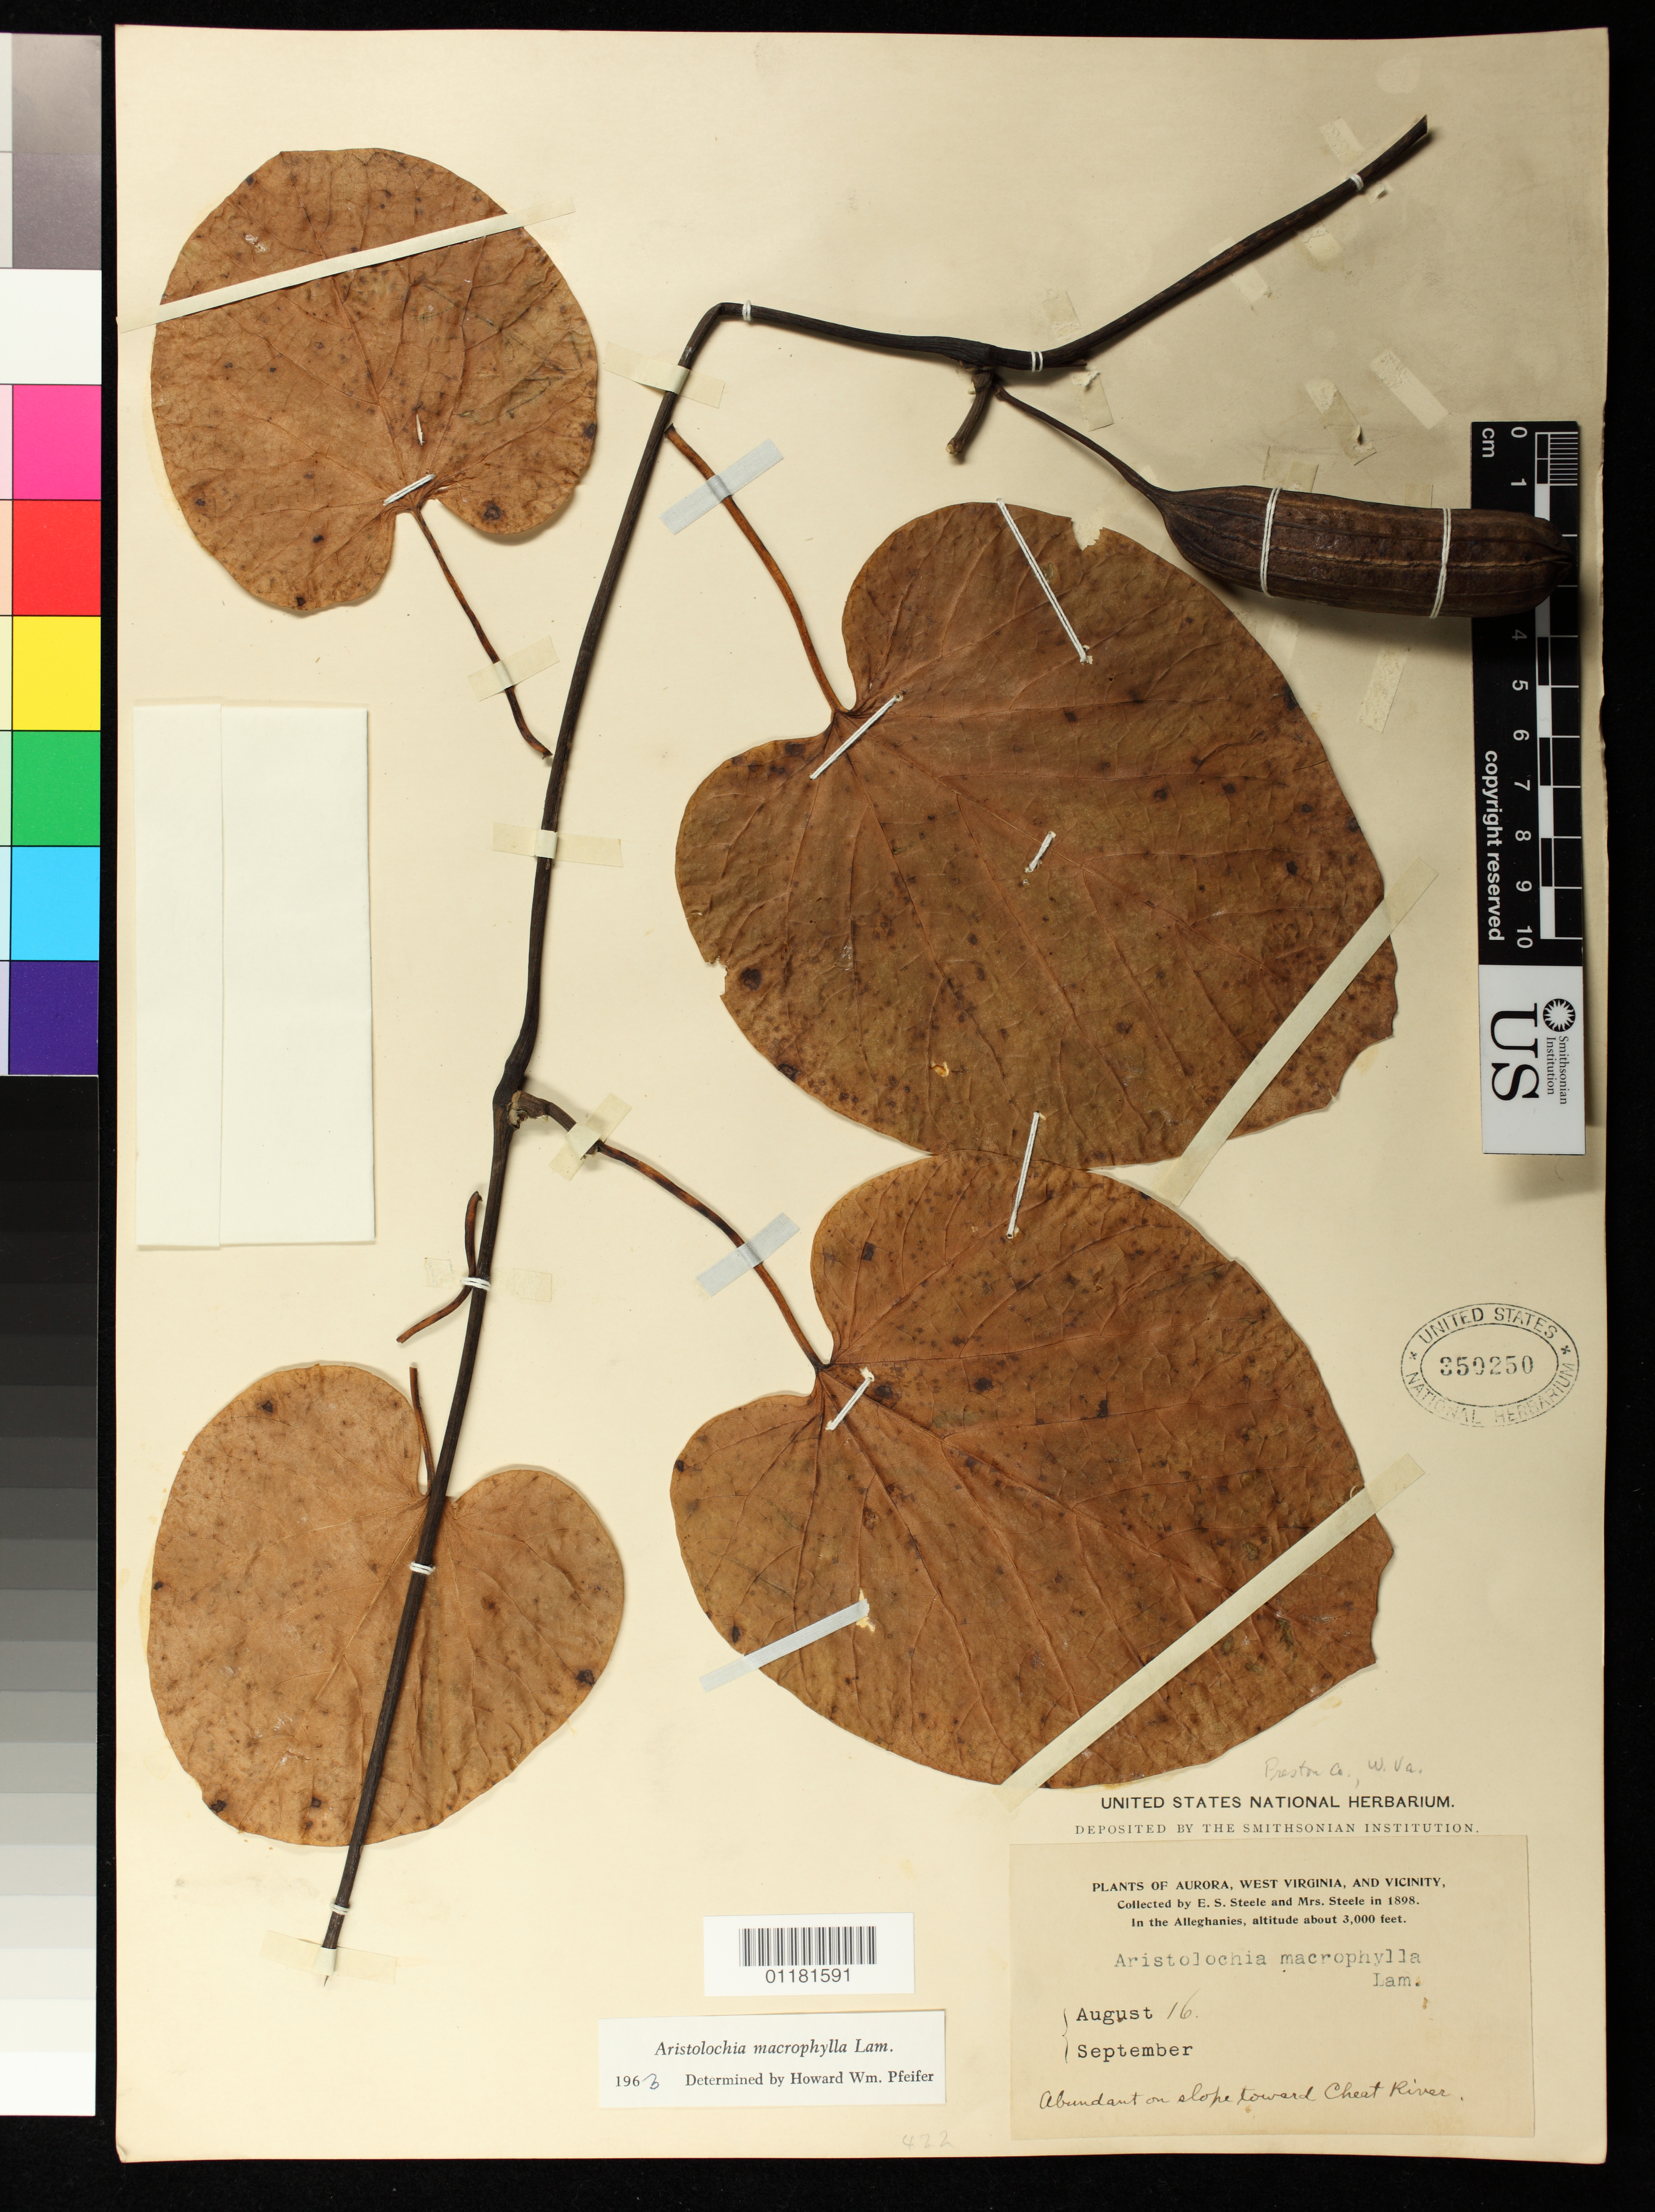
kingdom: Plantae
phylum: Tracheophyta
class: Magnoliopsida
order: Piperales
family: Aristolochiaceae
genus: Aristolochia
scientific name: Aristolochia macrophylla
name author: Lam.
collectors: E. Steele & Mrs. E. S. Steele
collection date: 1898-08-16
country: United States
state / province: West Virginia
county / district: Preston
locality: Alleghanies in the vicinity of Aurora, Preston County abundant on slope toward Cheat River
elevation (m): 914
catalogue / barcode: US 350250